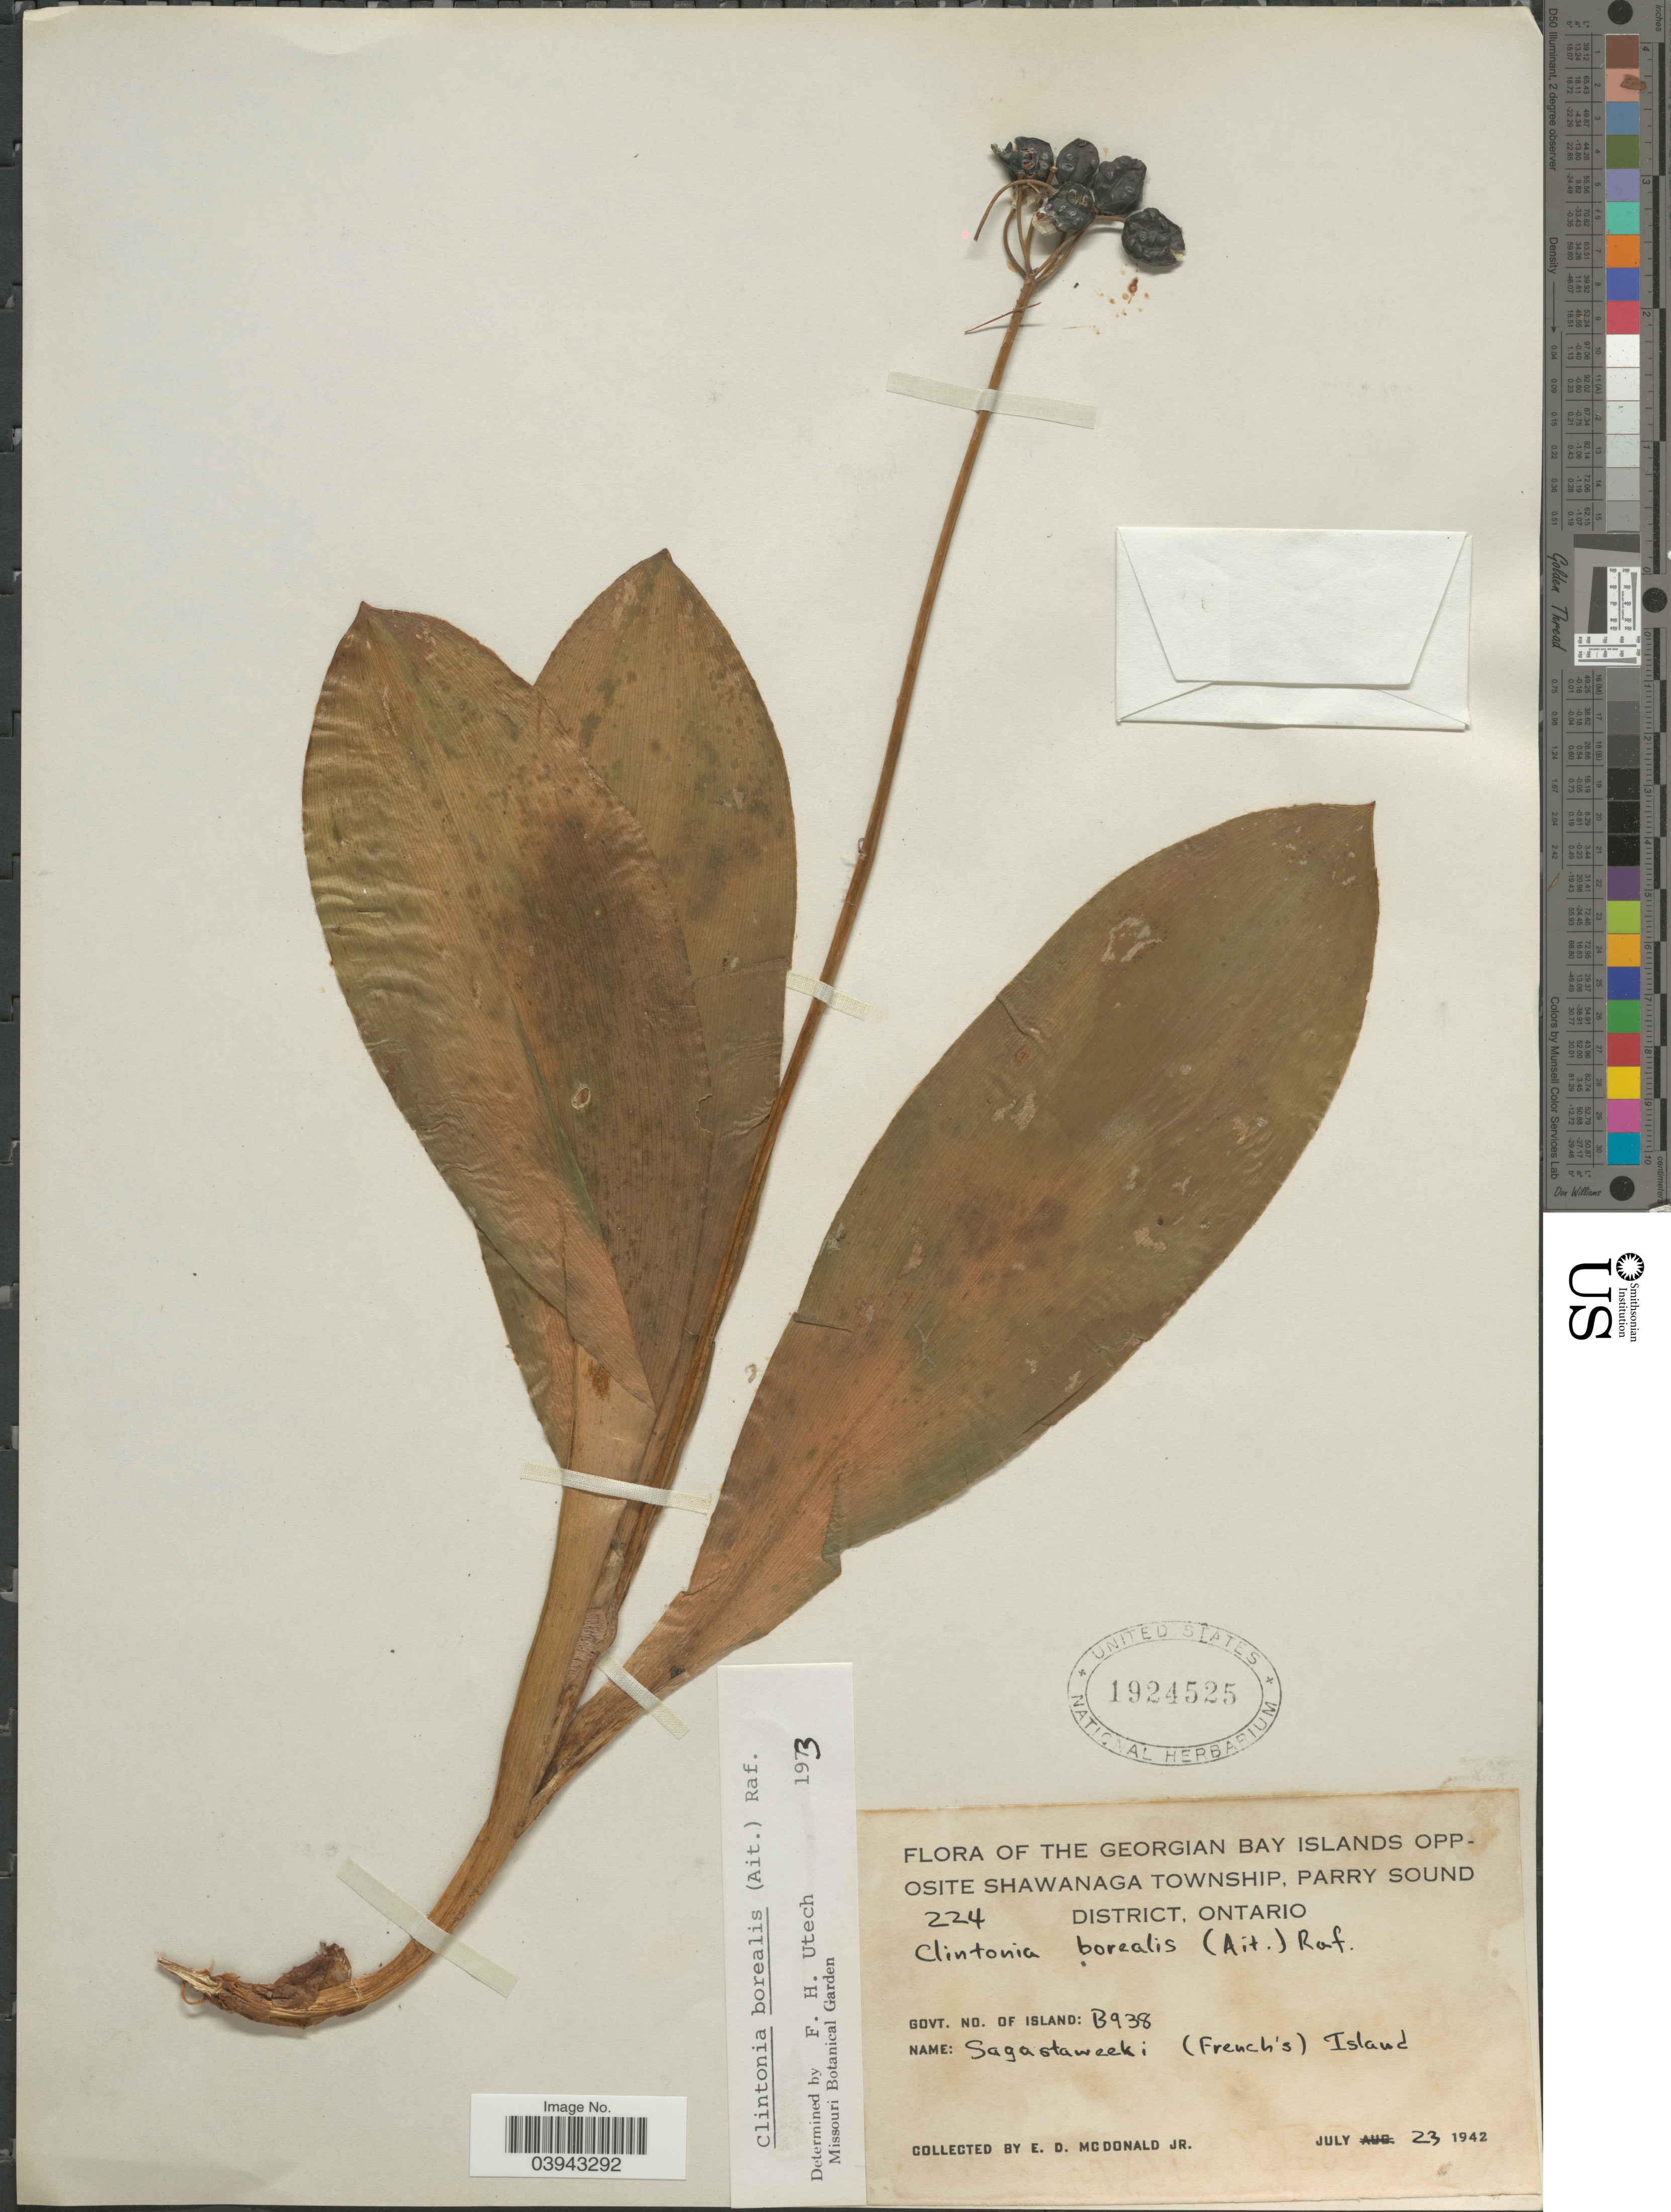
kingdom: Plantae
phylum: Tracheophyta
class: Liliopsida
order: Liliales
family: Liliaceae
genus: Clintonia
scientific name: Clintonia borealis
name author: (Aiton) Raf.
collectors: E. D. McDonald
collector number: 224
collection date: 1942-07-23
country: Canada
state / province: Ontario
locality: The Georgian Bay Islands opposite Shawanaga Township, Parry Sound District. Govt. No. of Island: B938. (French's) Island.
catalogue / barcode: US 1924525